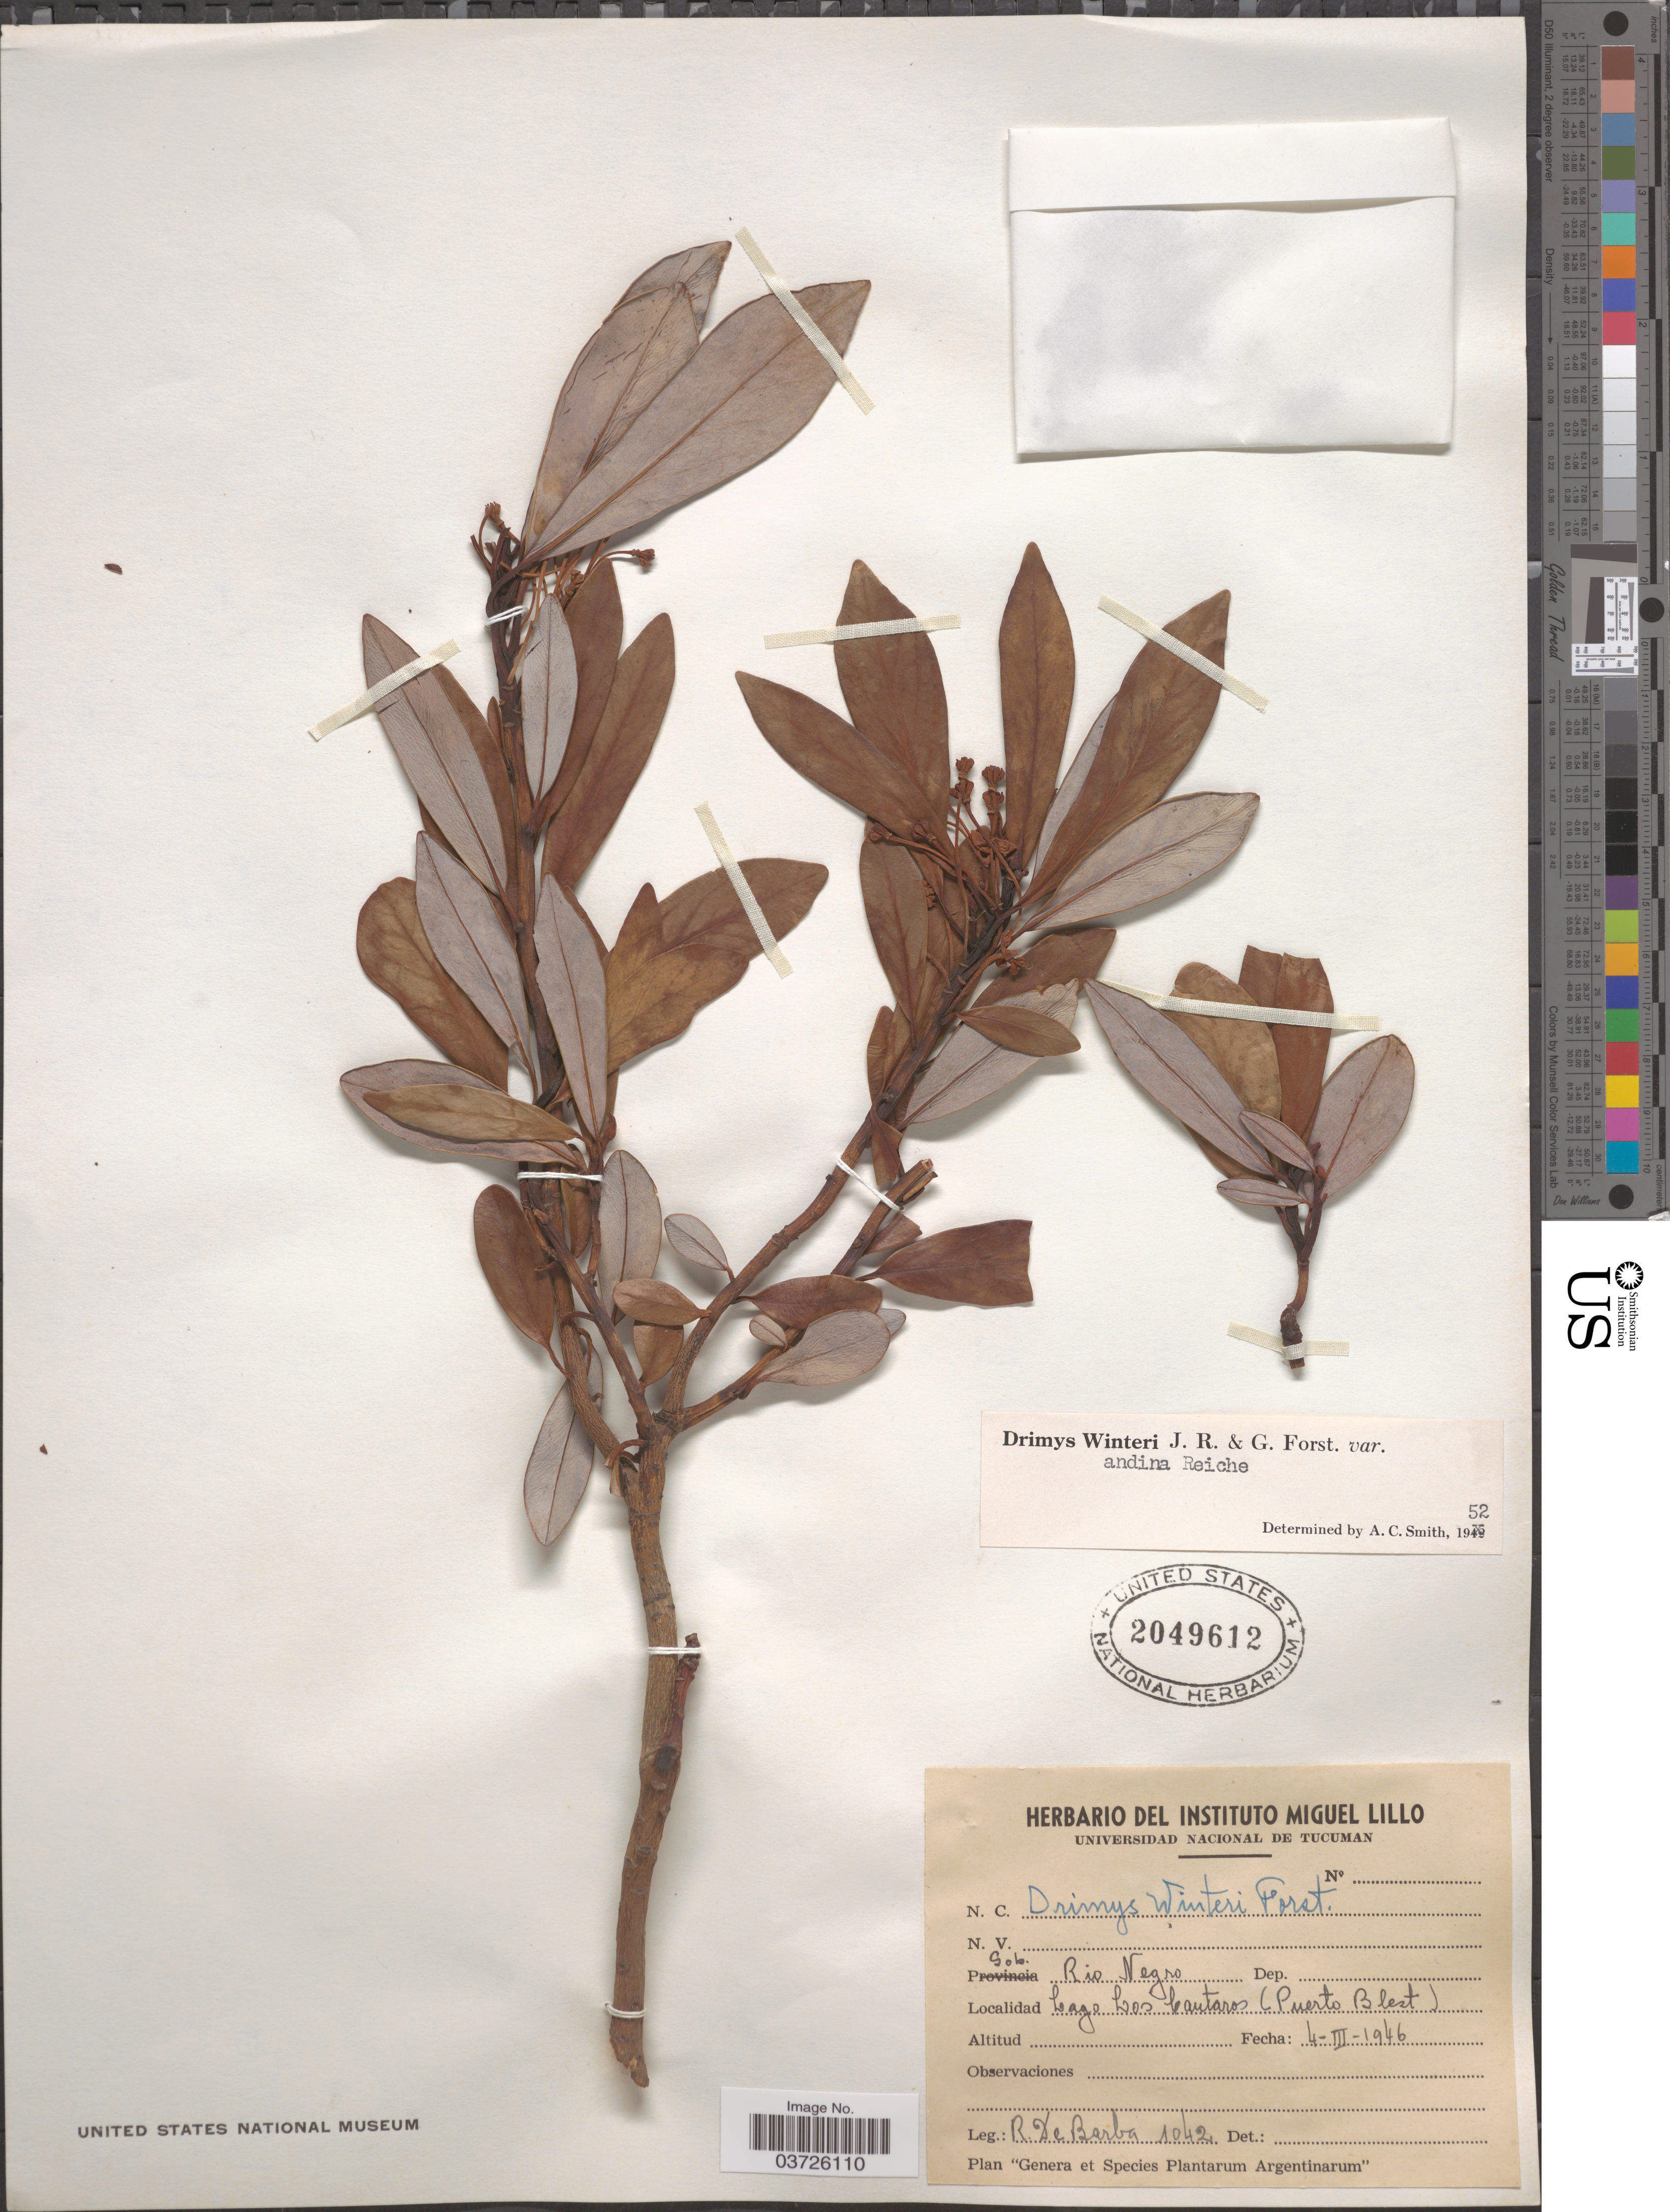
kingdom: Plantae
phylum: Tracheophyta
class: Magnoliopsida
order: Canellales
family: Winteraceae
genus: Drimys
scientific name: Drimys andina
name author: (Reiche) R.A. Rodr. & Quezada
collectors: R. De Barba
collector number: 1042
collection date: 1946-03-04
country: Argentina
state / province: Rio Negro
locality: Gob. Rio Negro. Lago Los Cautaros (Puerto Blest).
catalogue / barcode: US 2049612